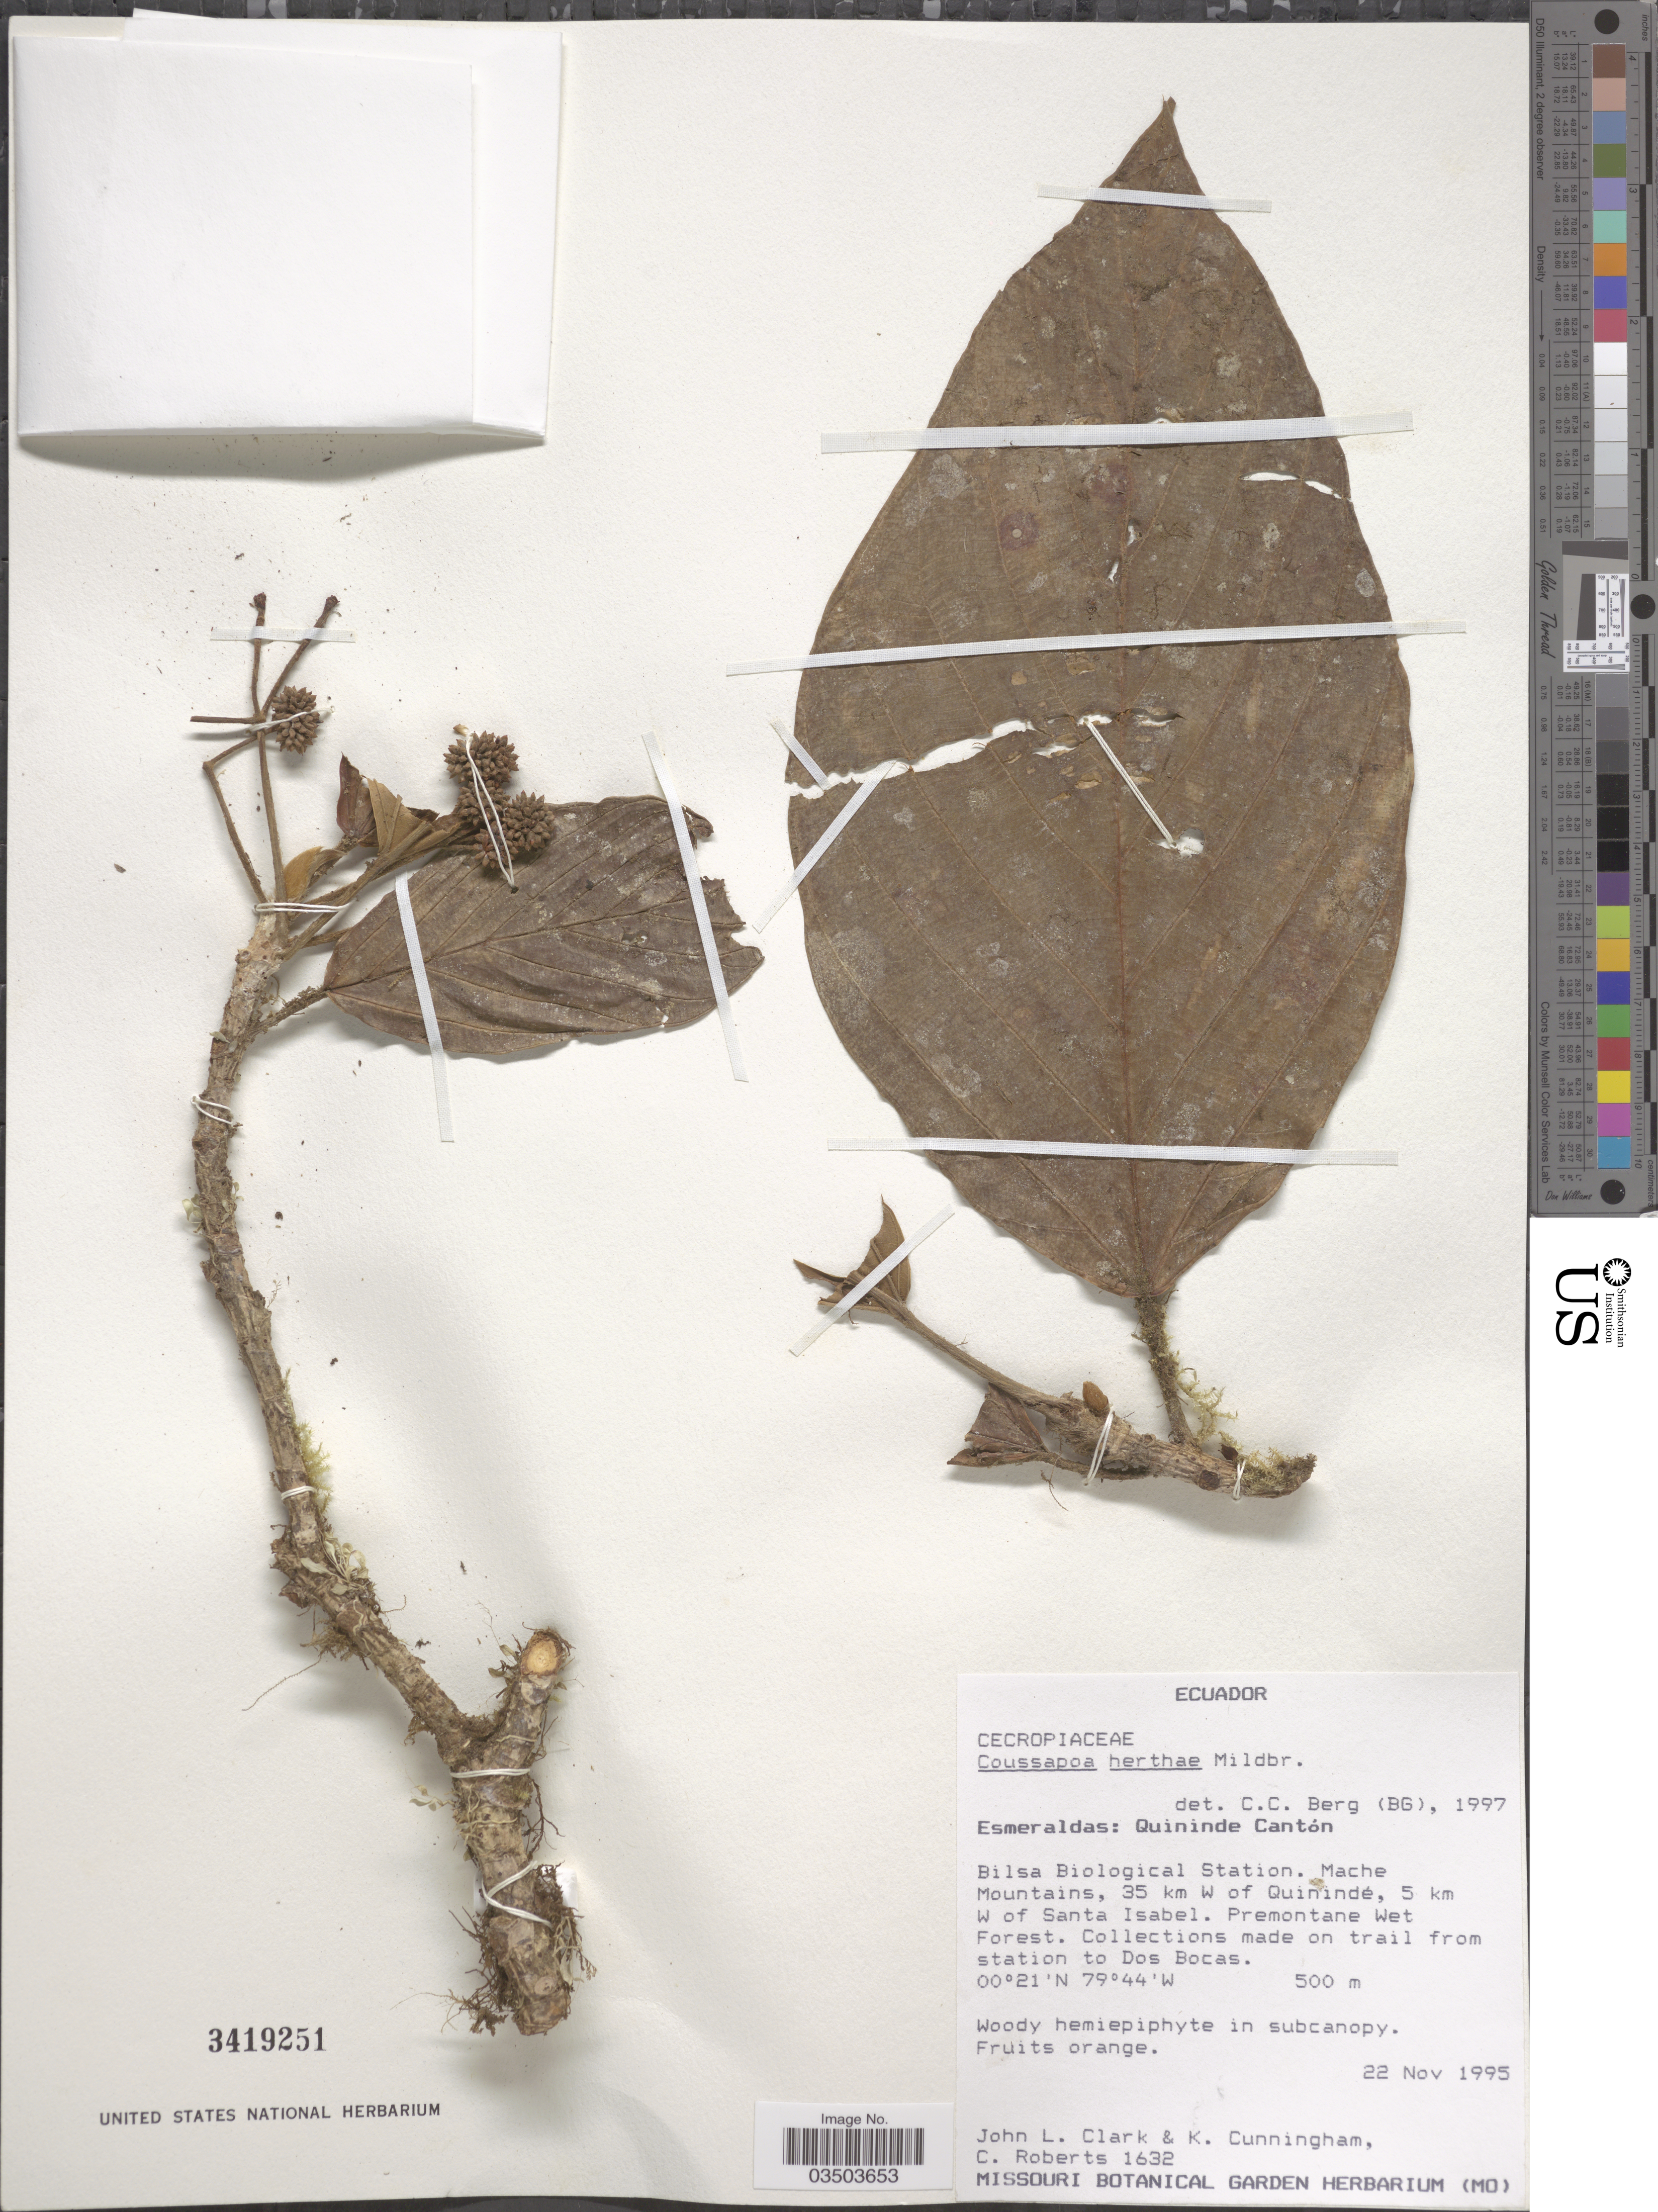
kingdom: Plantae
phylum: Tracheophyta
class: Magnoliopsida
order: Rosales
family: Urticaceae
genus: Coussapoa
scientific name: Coussapoa herthae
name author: Mildbr.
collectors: J. L. Clark, K. Cunningham & C. Roberts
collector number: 1632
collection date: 1995-11-22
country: Ecuador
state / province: Esmeraldas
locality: Quininde Cantón. Bilsa Biological Station. Mache Mountains, 35 km W of Quinindé, 5 km W of Santa Isabel. Premontane Wet Forest. On trail from station to Dos Bocas.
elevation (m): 500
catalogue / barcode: US 3419251